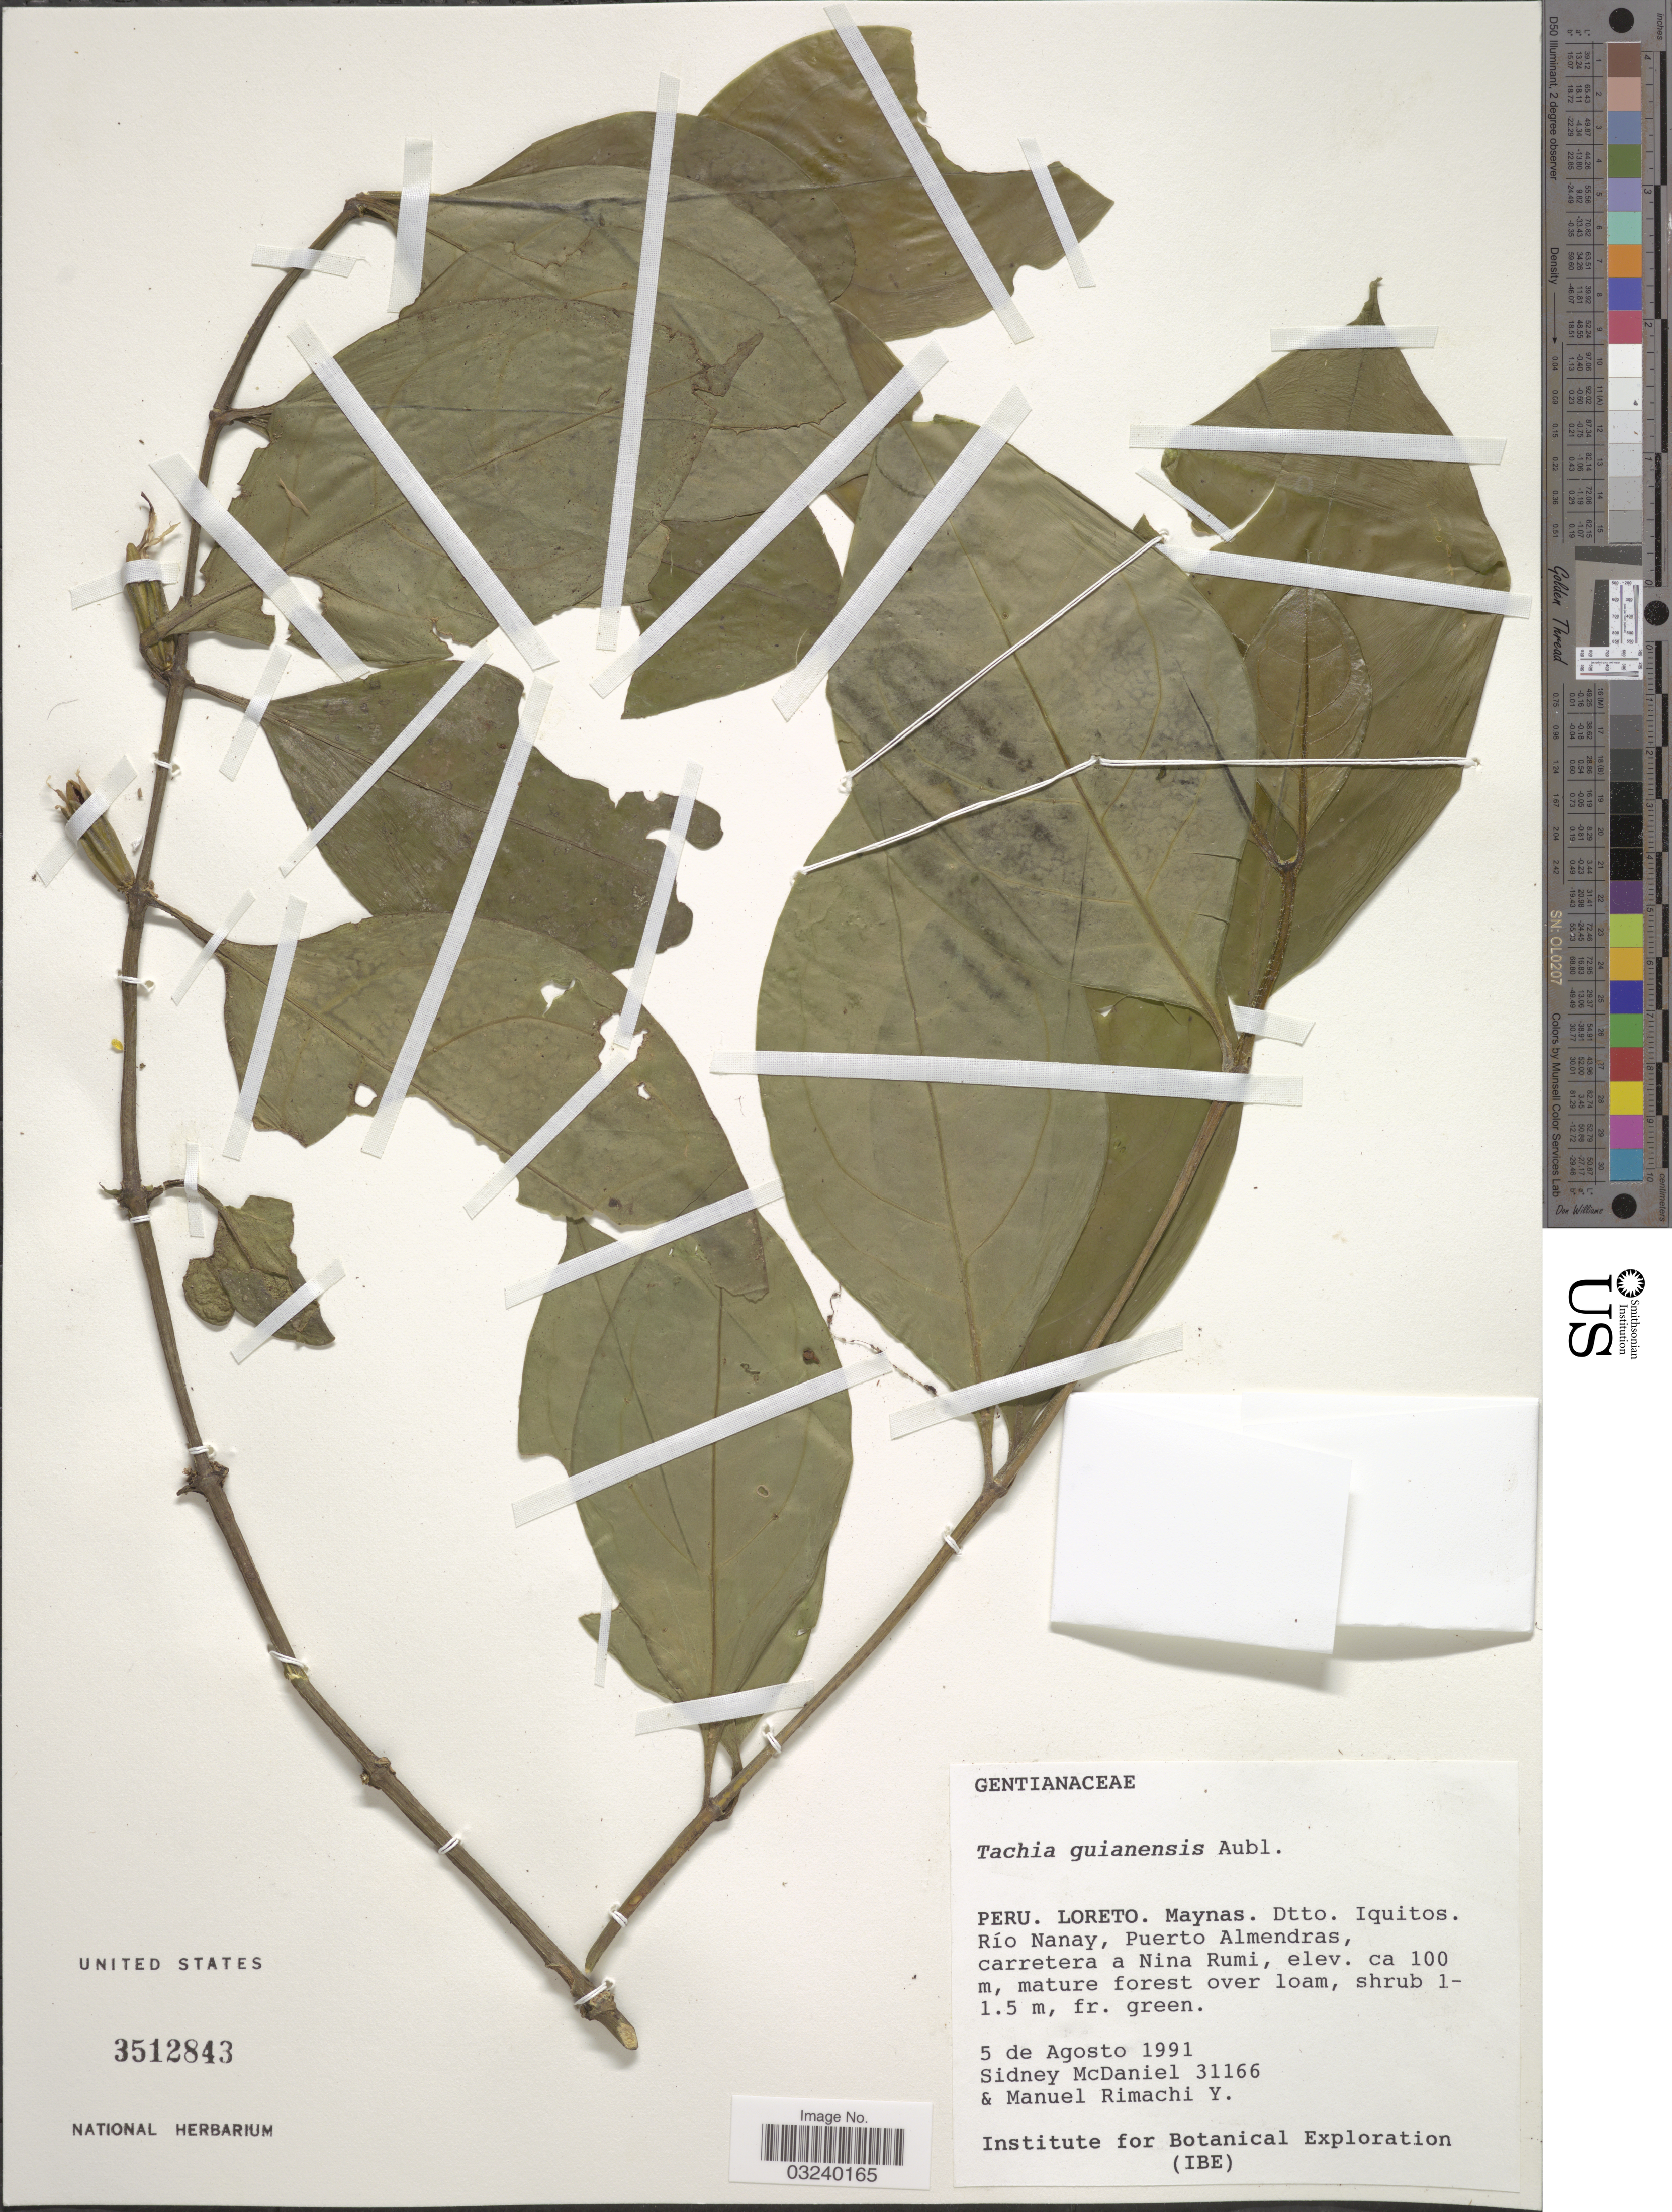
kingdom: Plantae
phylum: Tracheophyta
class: Magnoliopsida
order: Gentianales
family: Gentianaceae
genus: Tachia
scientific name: Tachia guianensis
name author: Aubl.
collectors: S. McDaniel & M. Rimachi Y.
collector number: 31166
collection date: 1991-08-05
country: Peru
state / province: Loreto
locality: Maynas. Dtto. Iquitos. Río Nanay, Puerto Almendras, carretera a Nina Rumi.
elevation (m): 100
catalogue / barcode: US 3512843